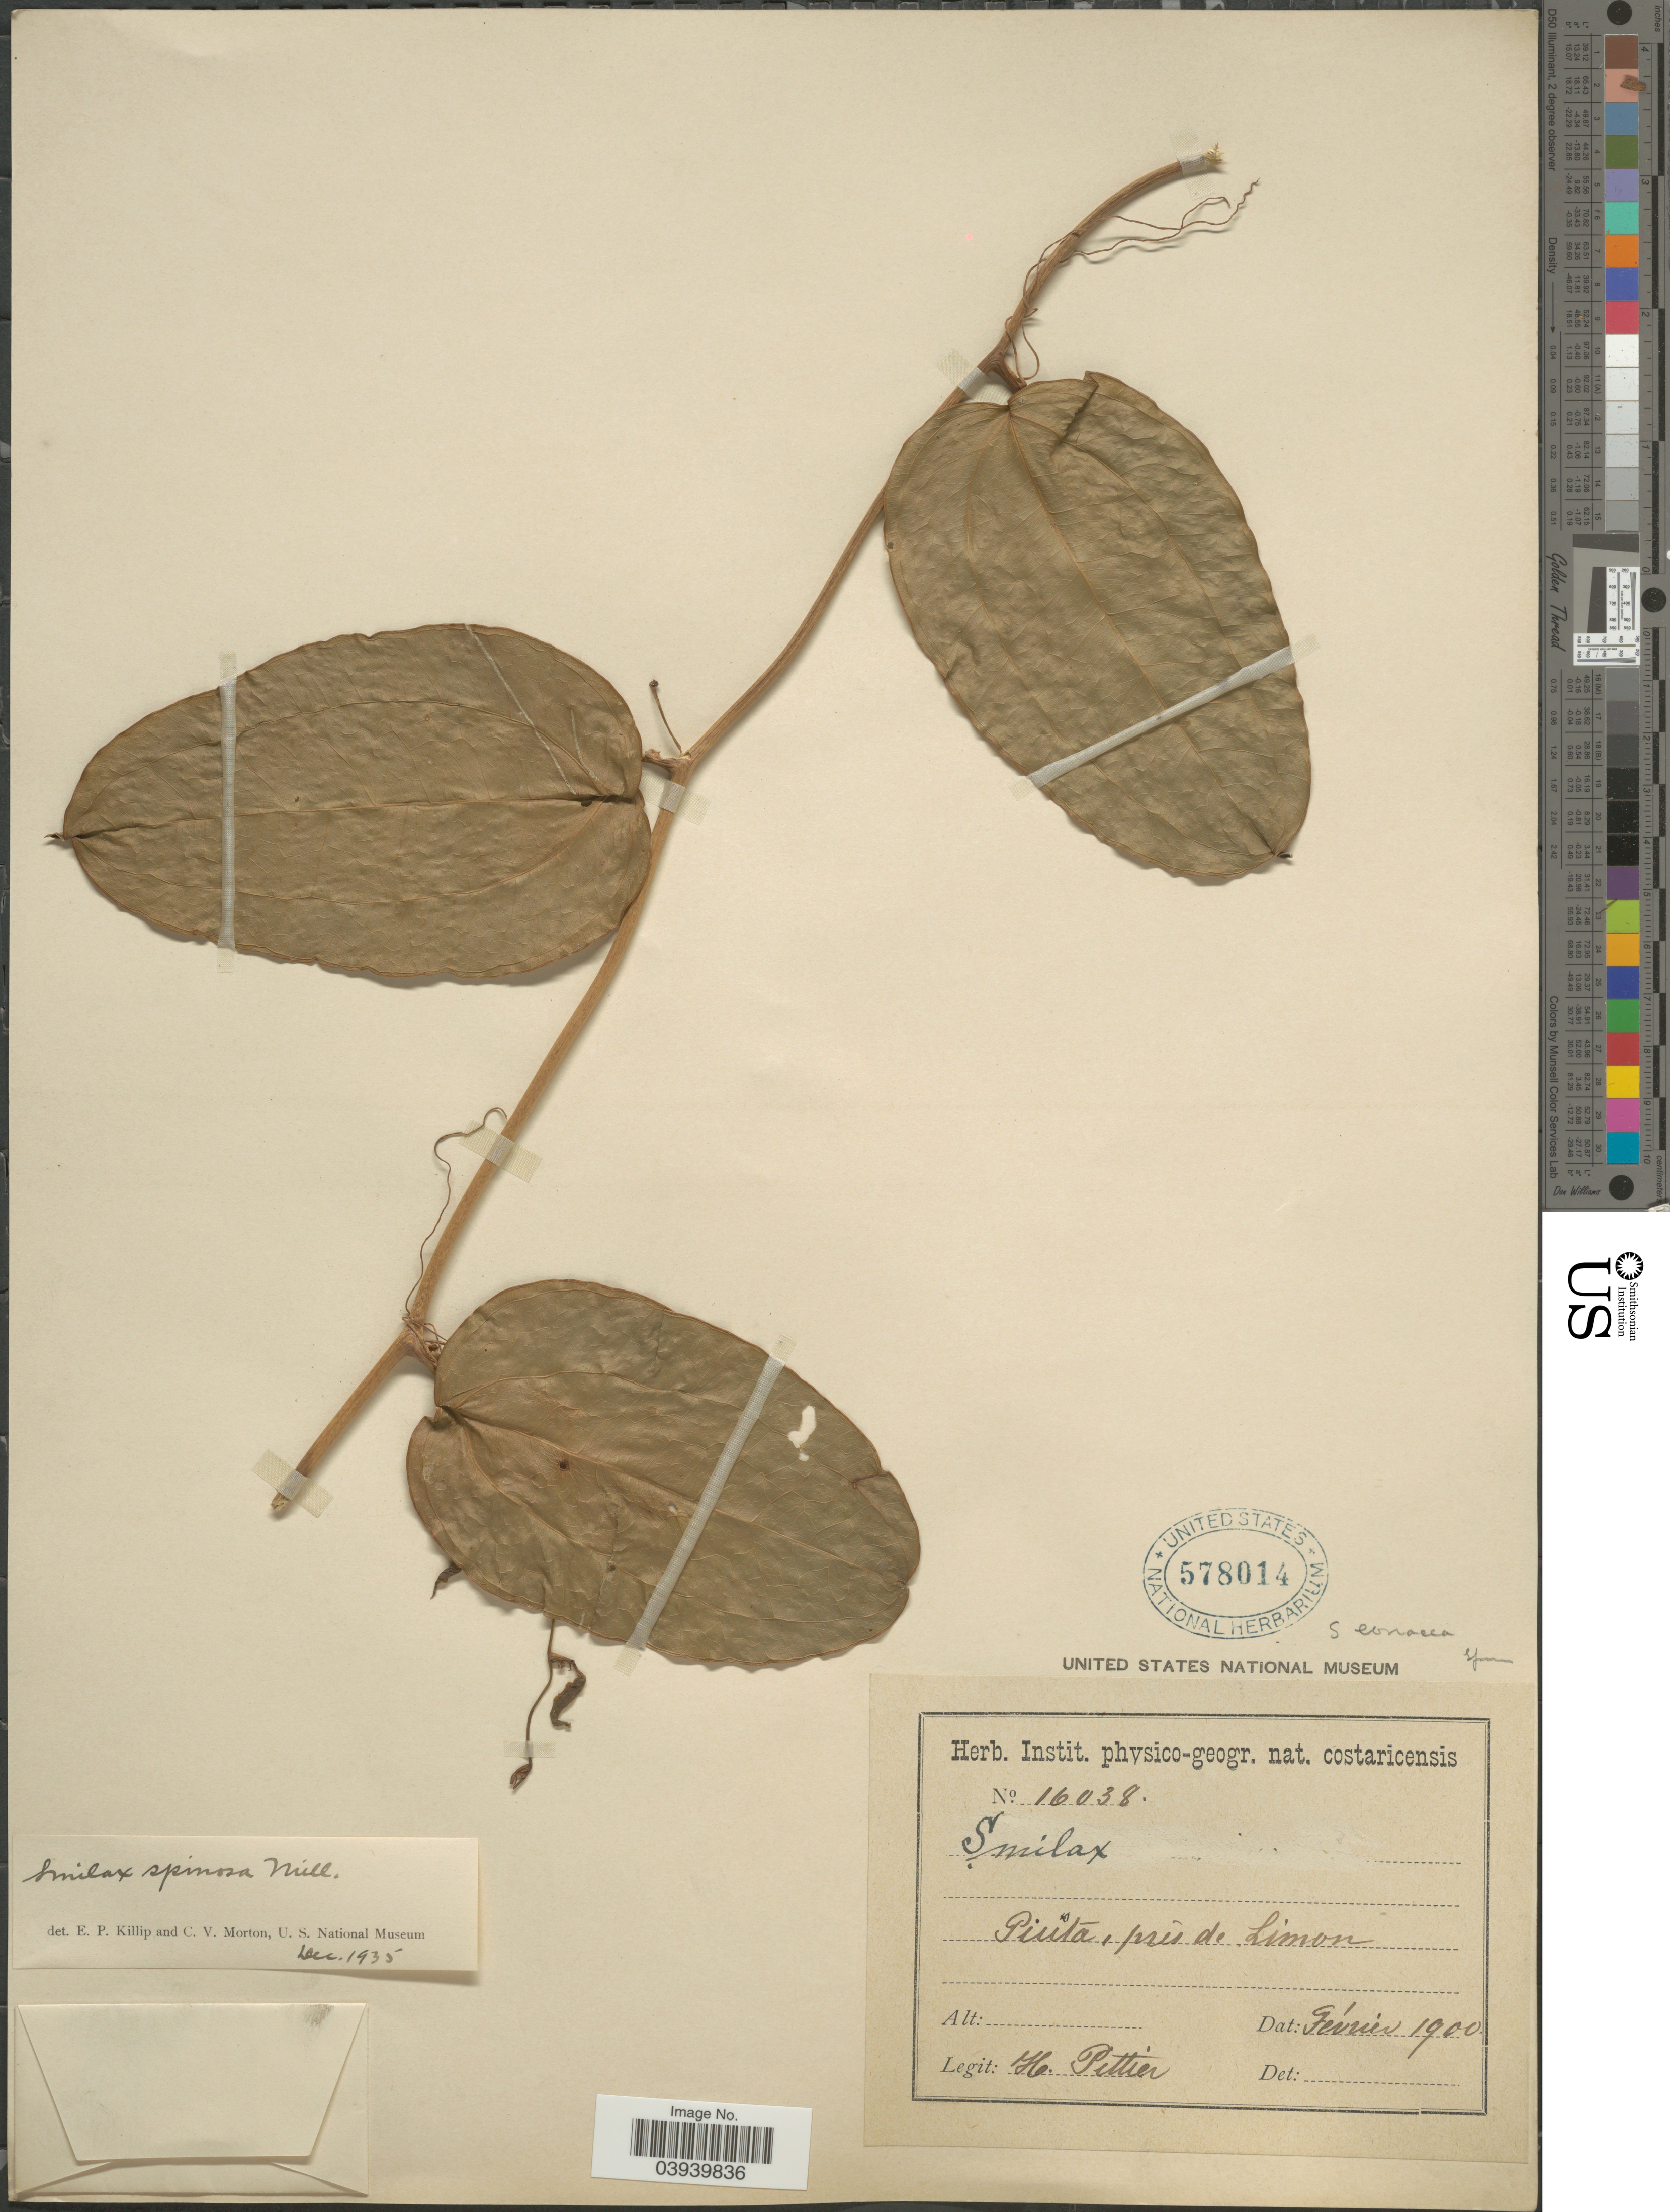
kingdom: Plantae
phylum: Tracheophyta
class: Liliopsida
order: Liliales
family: Smilacaceae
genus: Smilax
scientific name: Smilax spinosa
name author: Mill.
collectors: H. F. Pittier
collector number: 16038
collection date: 1900-02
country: Costa Rica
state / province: Limón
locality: Piunta, prés de Limon.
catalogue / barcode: US 578014